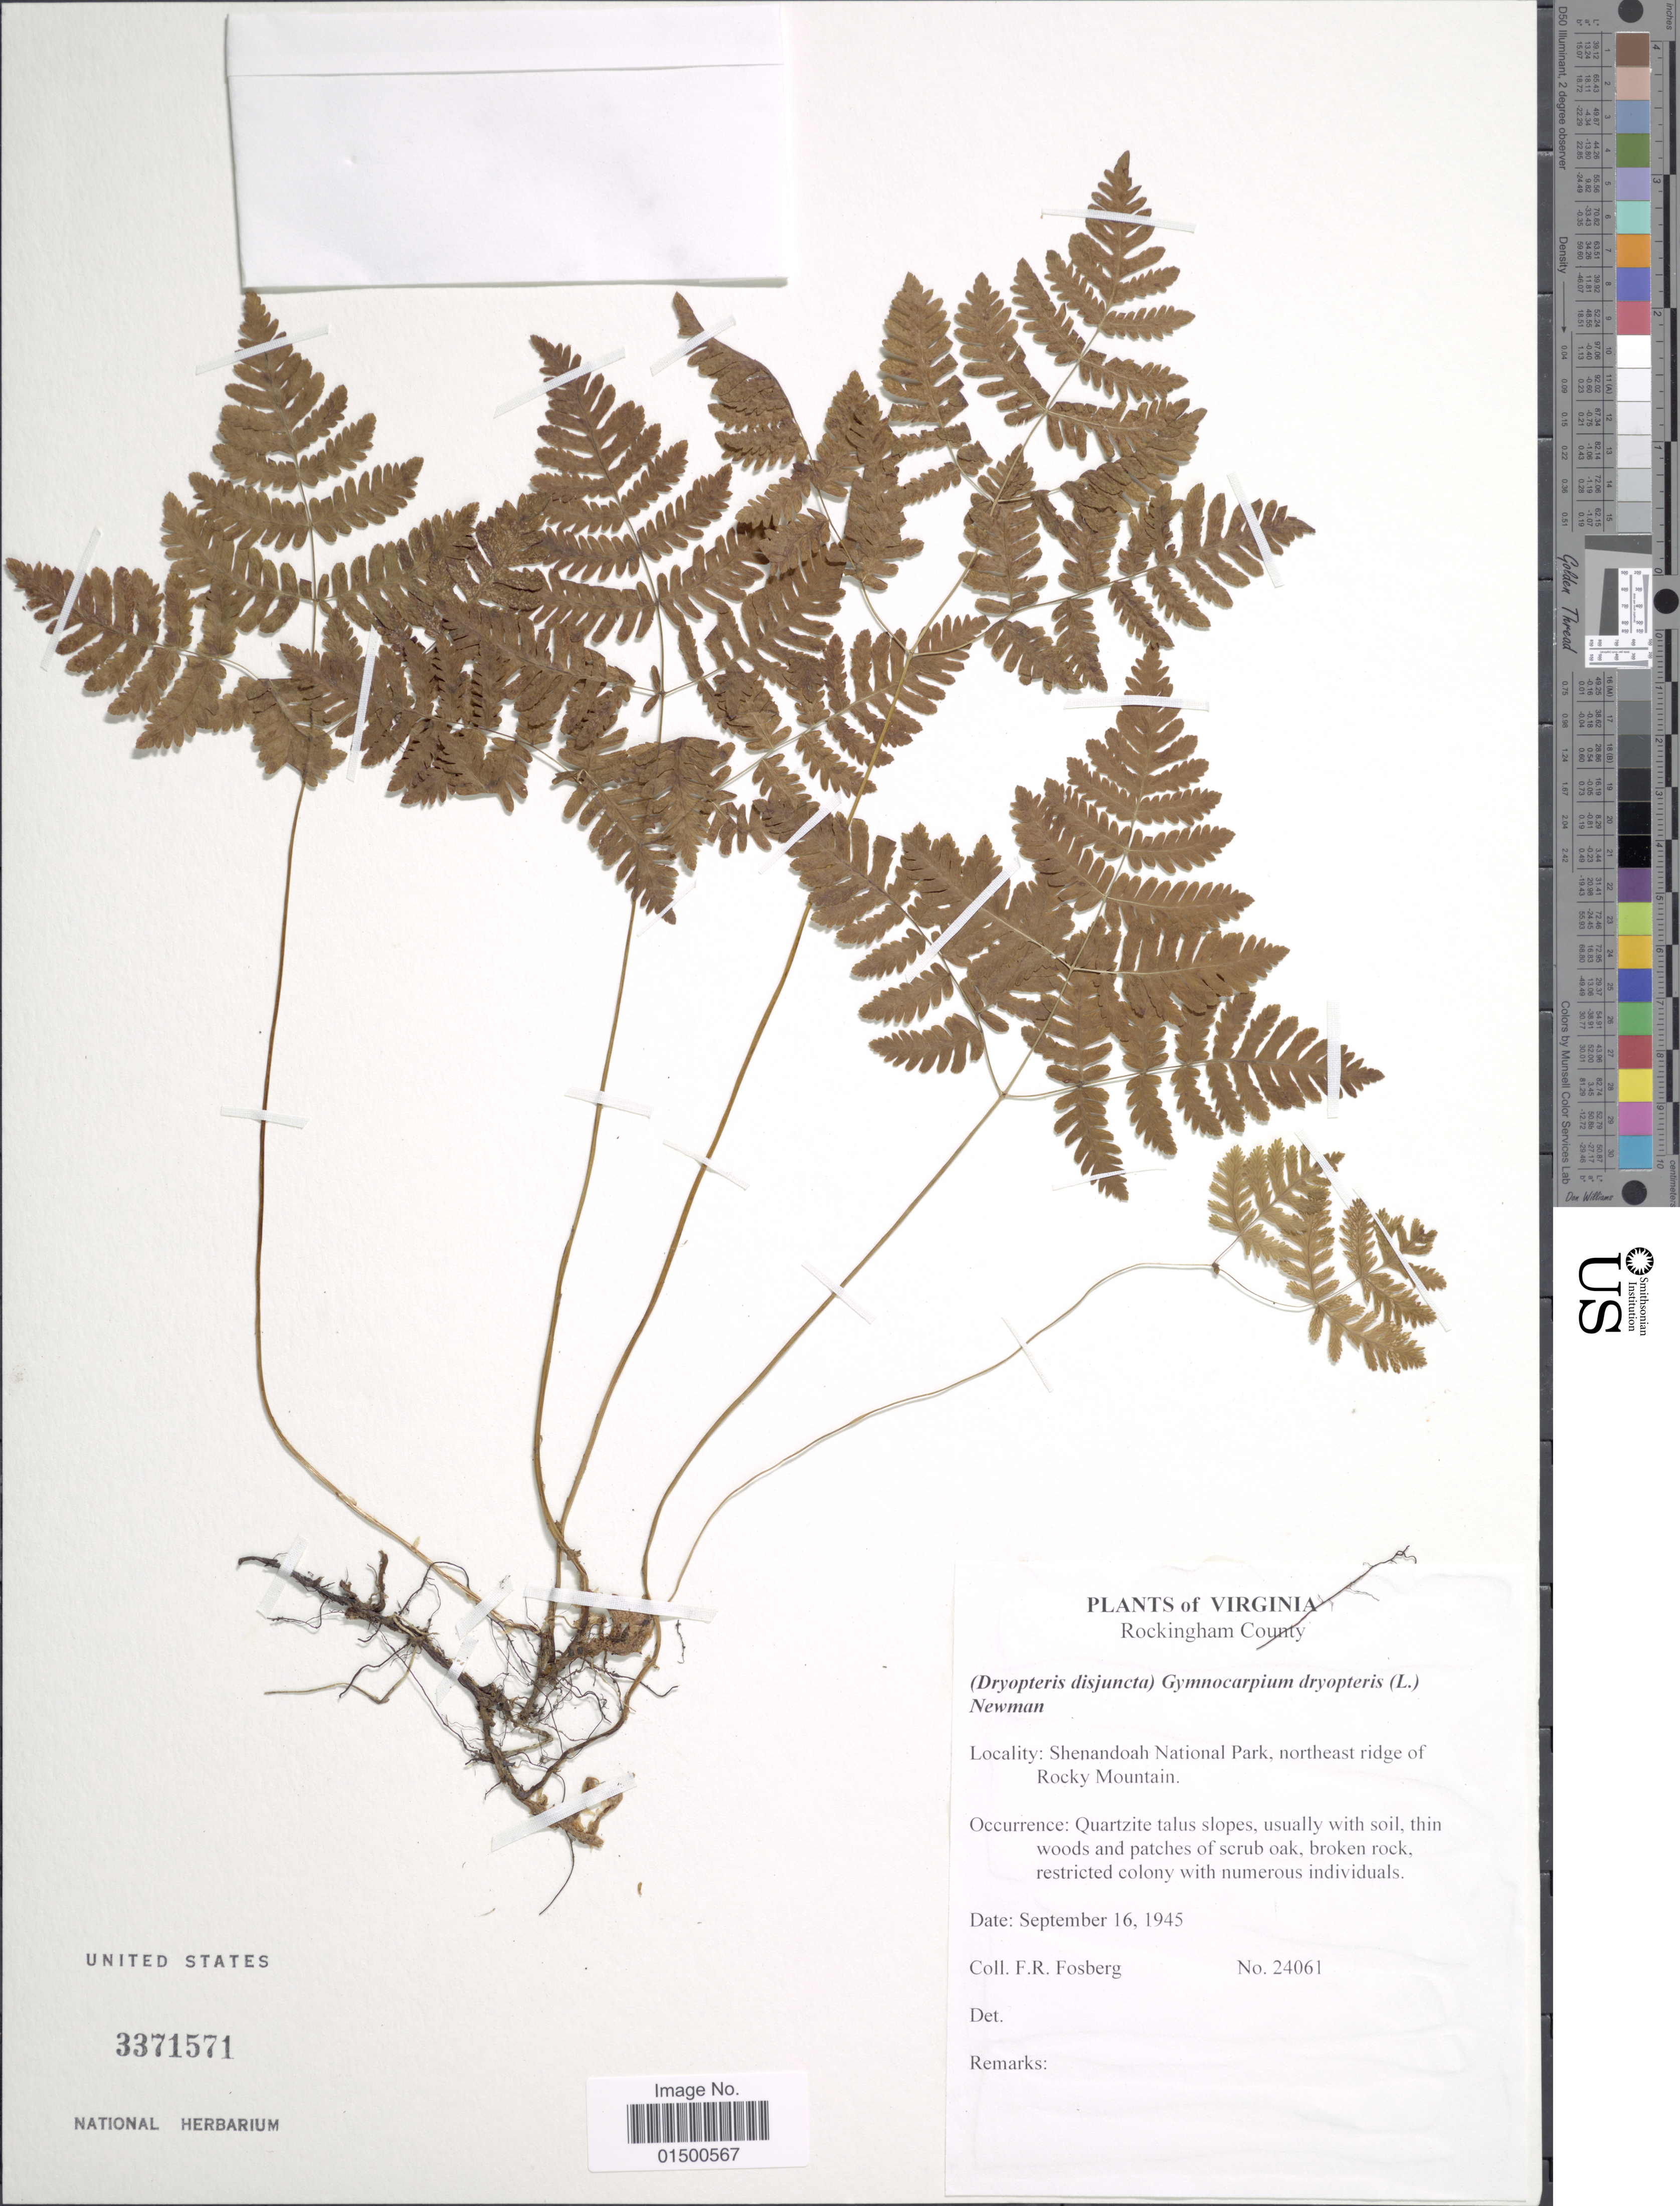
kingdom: Plantae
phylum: Tracheophyta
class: Polypodiopsida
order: Polypodiales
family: Cystopteridaceae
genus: Gymnocarpium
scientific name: Gymnocarpium dryopteris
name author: (L.) Newman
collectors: F. R. Fosberg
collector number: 24061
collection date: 1945-09-16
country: United States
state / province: Virginia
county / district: Rockingham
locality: Rockingham County, Shenandoah National Park, northeast ridge of Rocky Mountain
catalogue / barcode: US 3371571